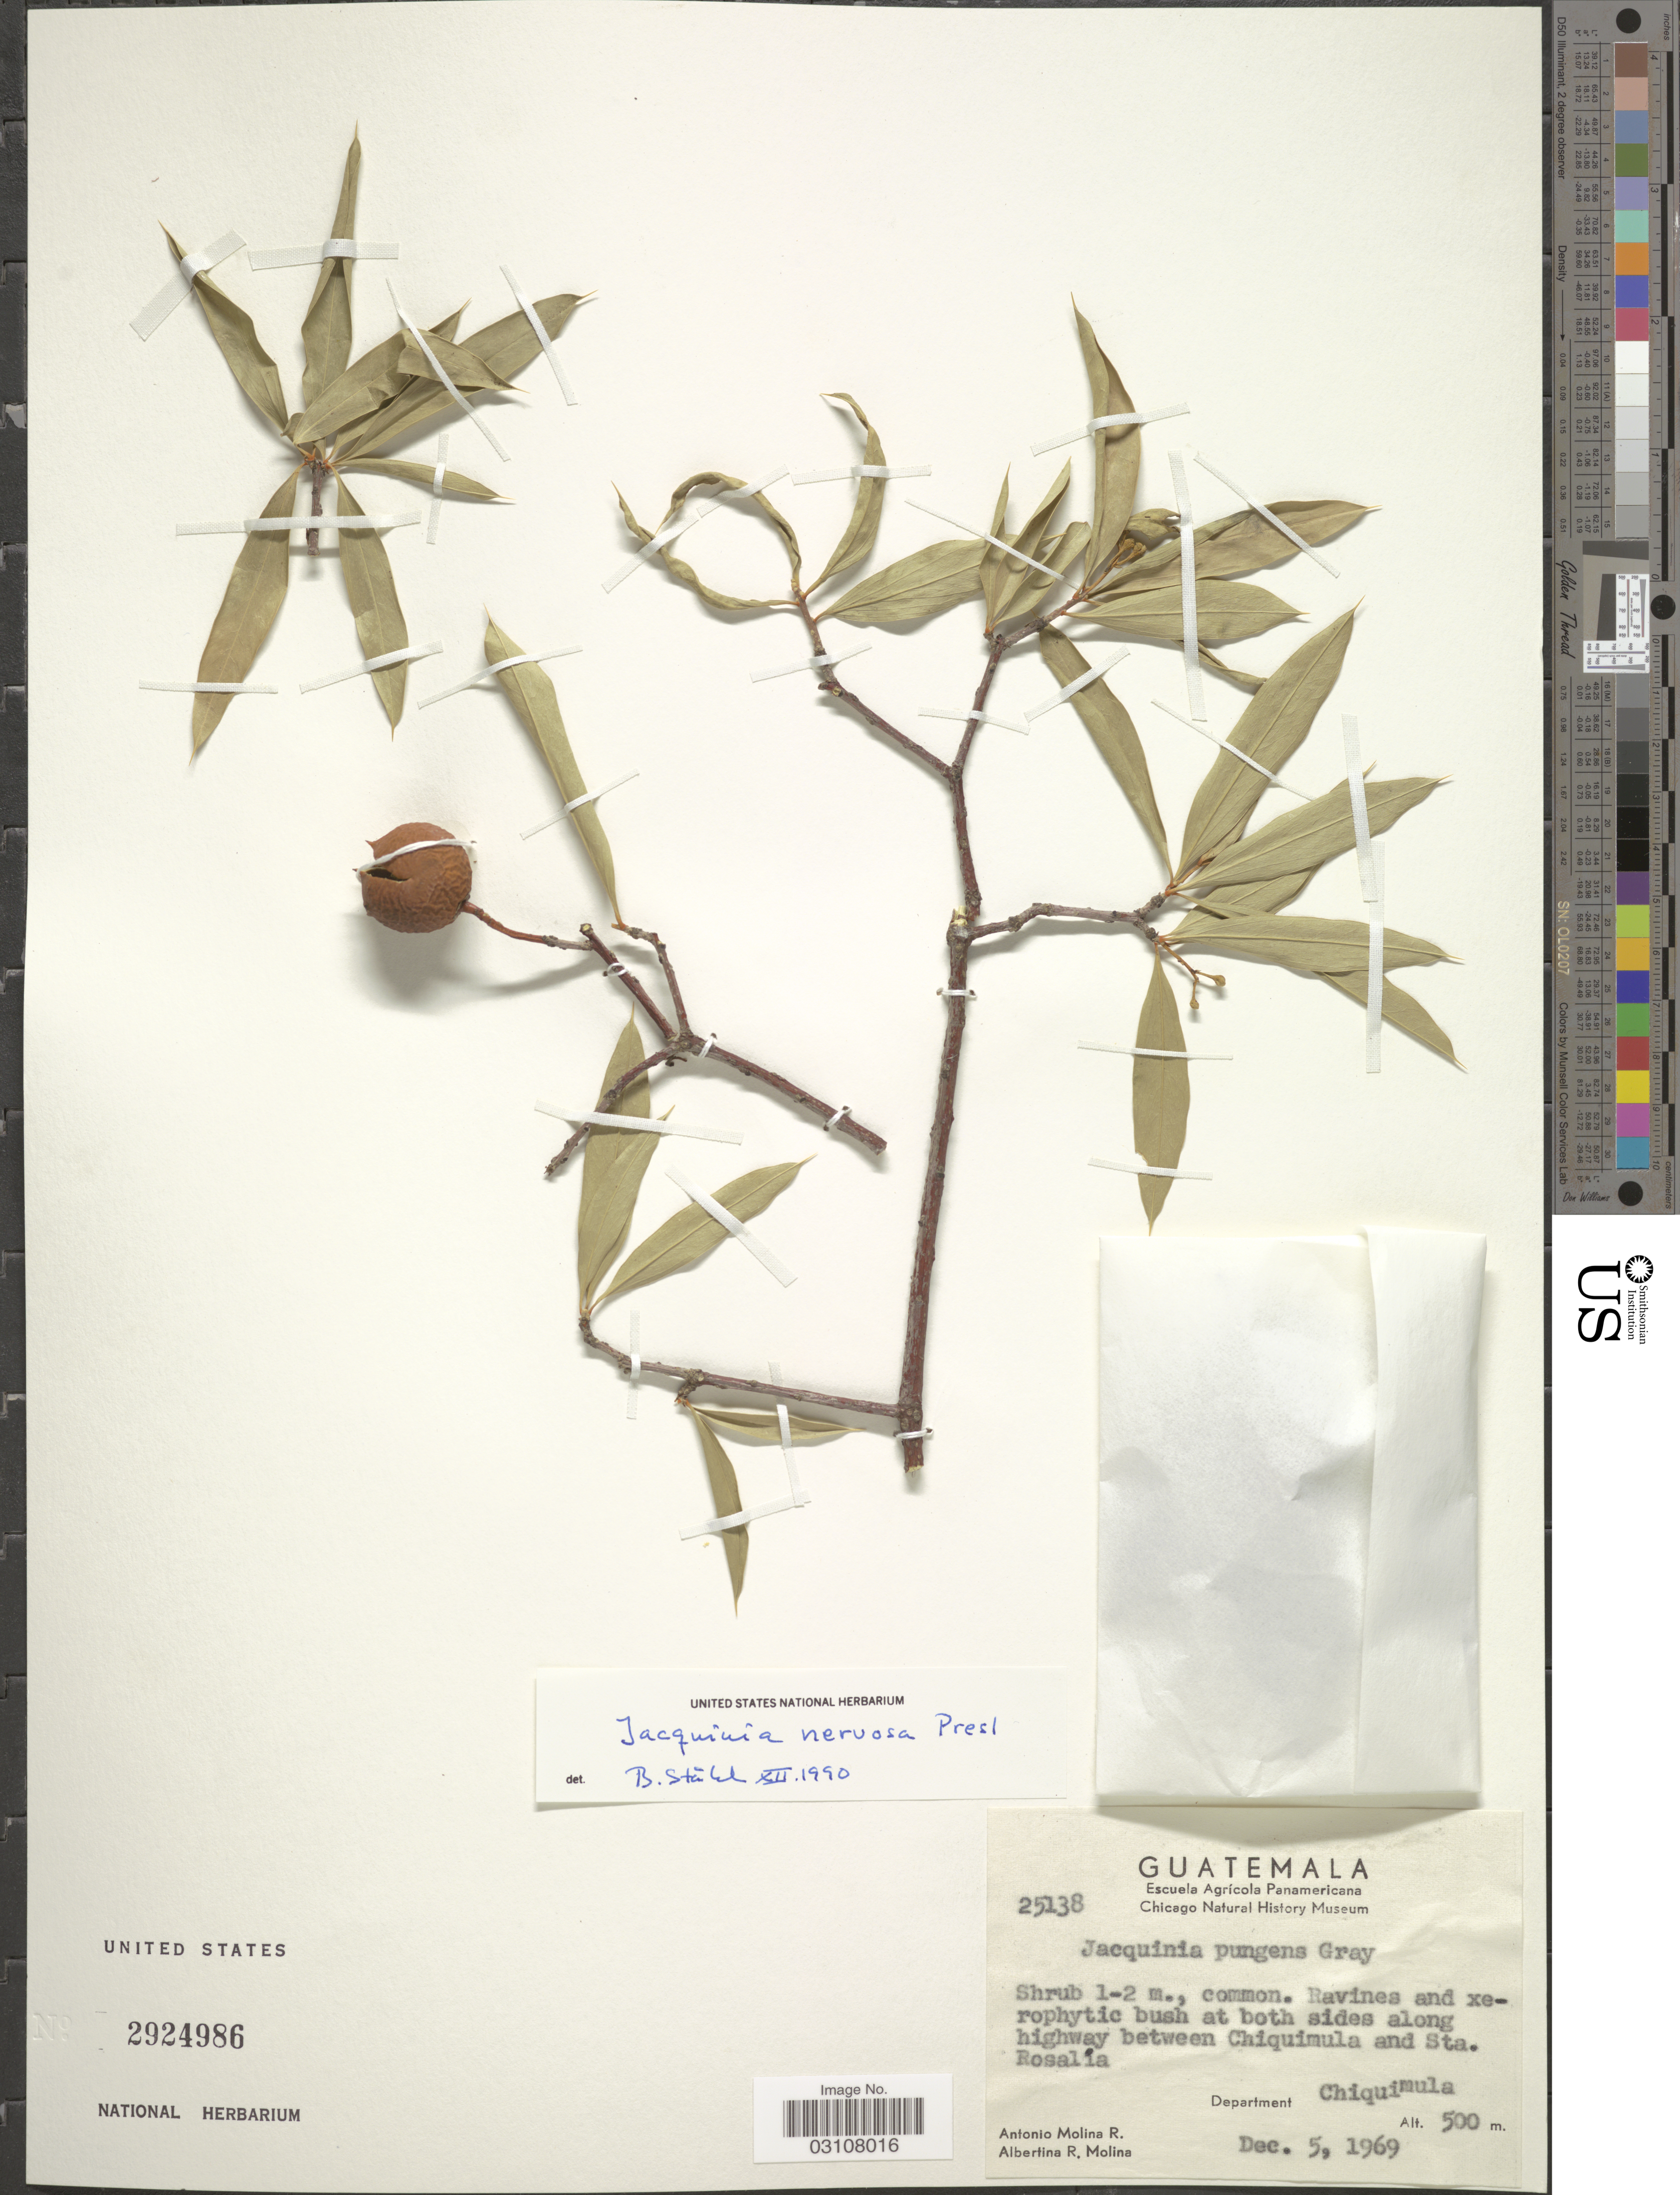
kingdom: Plantae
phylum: Tracheophyta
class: Magnoliopsida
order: Ericales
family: Primulaceae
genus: Jacquinia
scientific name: Jacquinia nervosa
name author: C. Presl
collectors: A. Molina R. & A. R. Molina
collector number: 25138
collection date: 1969-12-05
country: Guatemala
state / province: Chiquimula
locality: At both sides along highway between Chiquimala and Sta. Rosalía. Department Chiquimula.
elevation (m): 500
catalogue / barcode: US 2924986